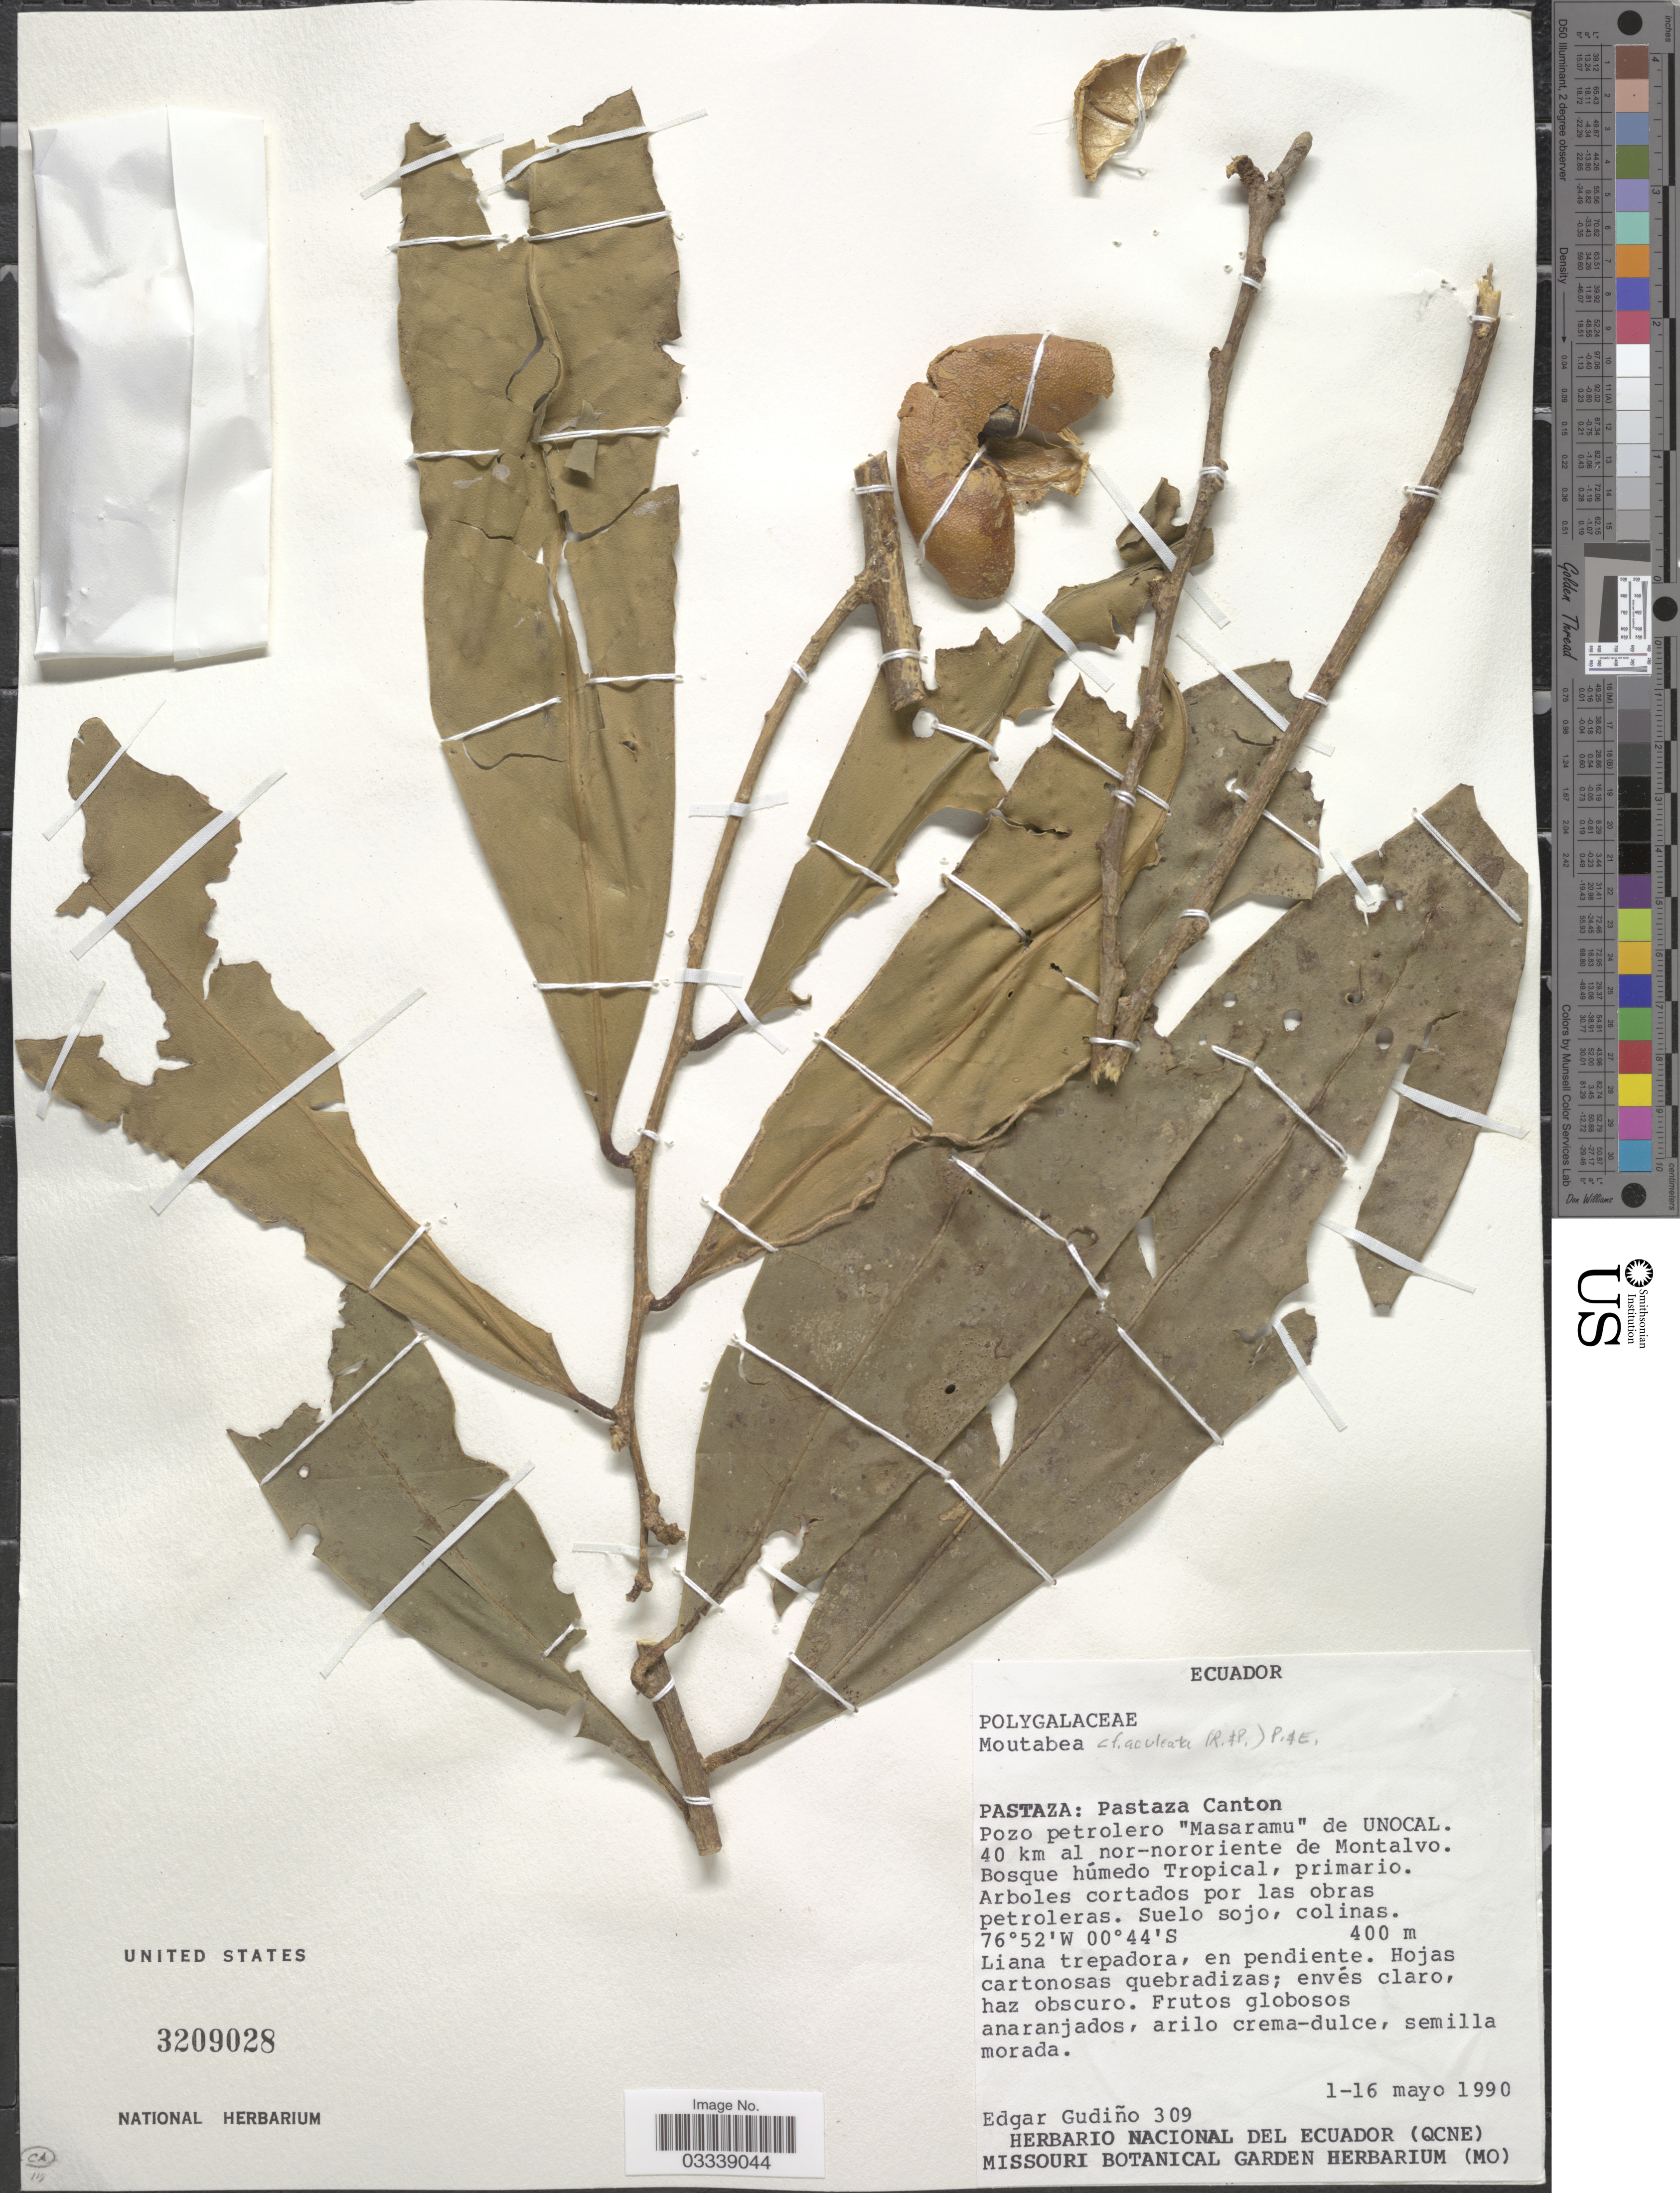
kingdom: Plantae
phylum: Tracheophyta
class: Magnoliopsida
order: Fabales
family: Polygalaceae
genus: Moutabea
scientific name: Moutabea aculeata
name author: Ruiz & Pav.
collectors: E. Gudiño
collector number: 309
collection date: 1990-05-01/1990-05-16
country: Ecuador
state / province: Pastaza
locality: Pastaza Canton. Pozo petrolero "Masaramu" de UNOCAL. 40 km al nor-nororiente de Montalvo. Bosque húmedo Tropical, primario.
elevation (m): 400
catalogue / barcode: US 3209028